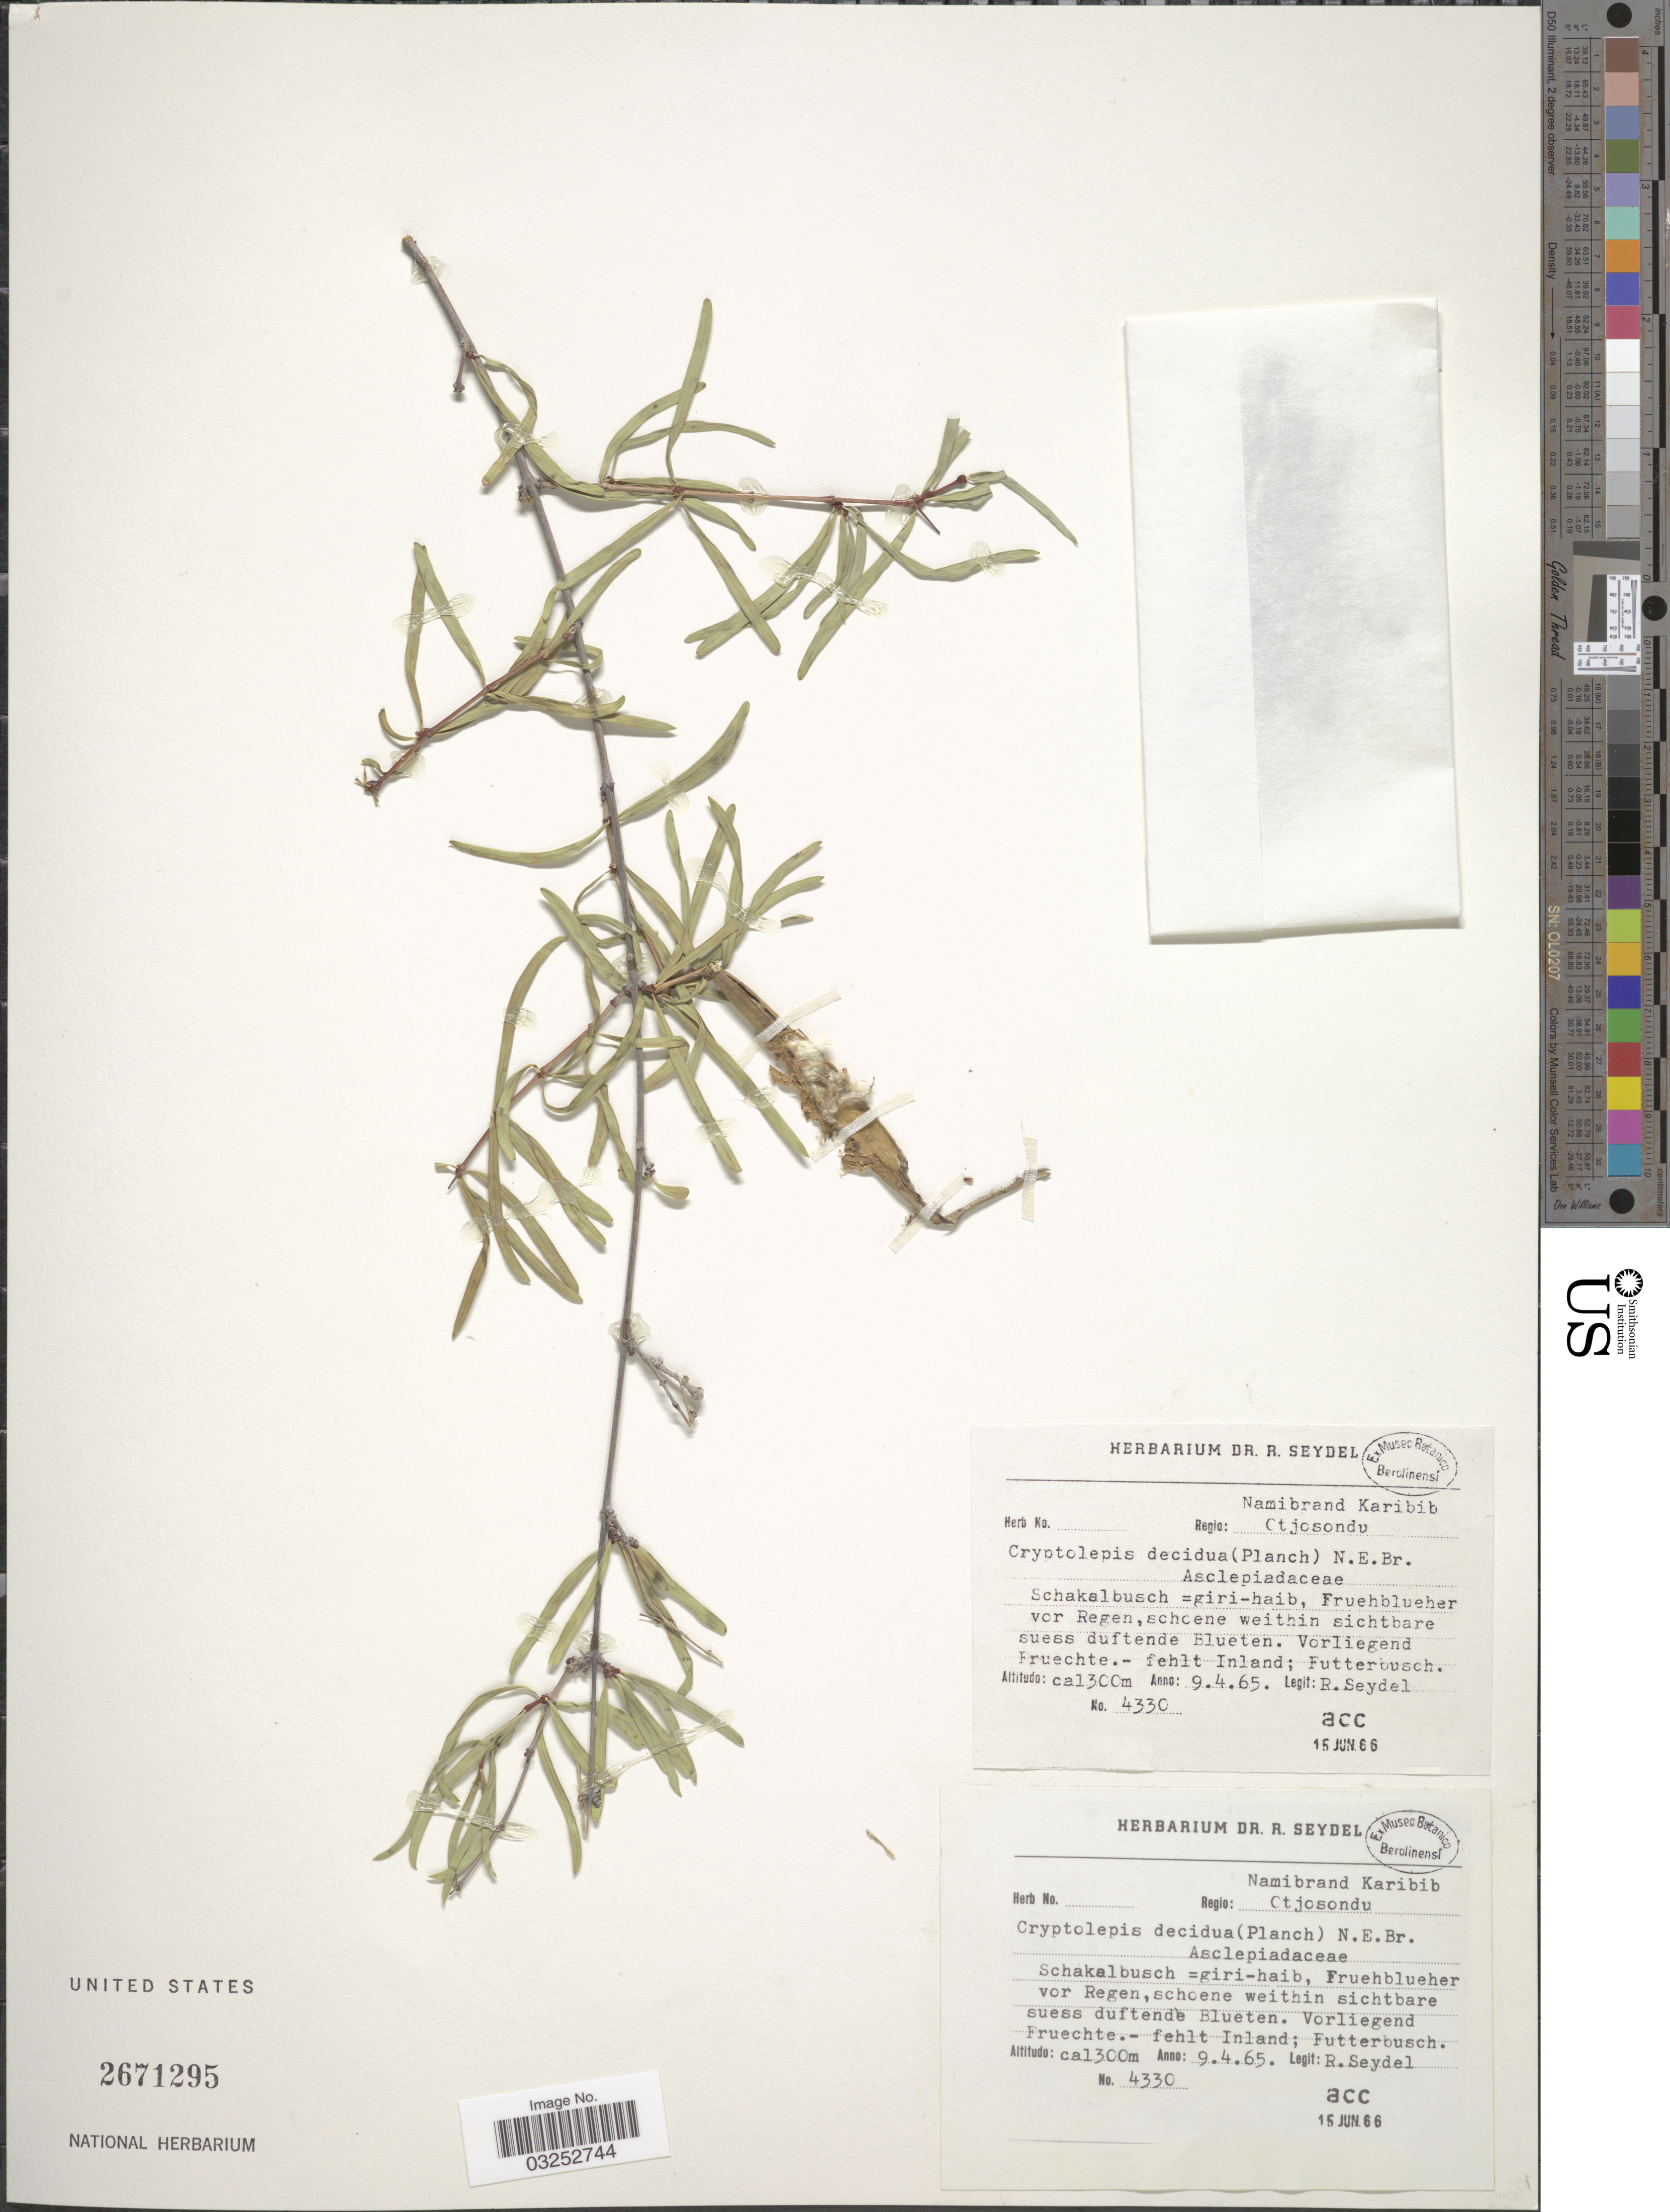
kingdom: Plantae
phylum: Tracheophyta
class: Magnoliopsida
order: Gentianales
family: Apocynaceae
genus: Cryptolepis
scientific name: Cryptolepis decidua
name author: (Planch. ex Benth.) N.E. Br.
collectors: R. Seydel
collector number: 4330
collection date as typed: Transcribed d/m/y: 9/4/65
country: Namibia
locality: Regio: Namibrand Karibib, Otjosondu, Schakalbusch, giri-haib, Fruehblueher vor Regen.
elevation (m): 1300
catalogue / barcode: US 2671295